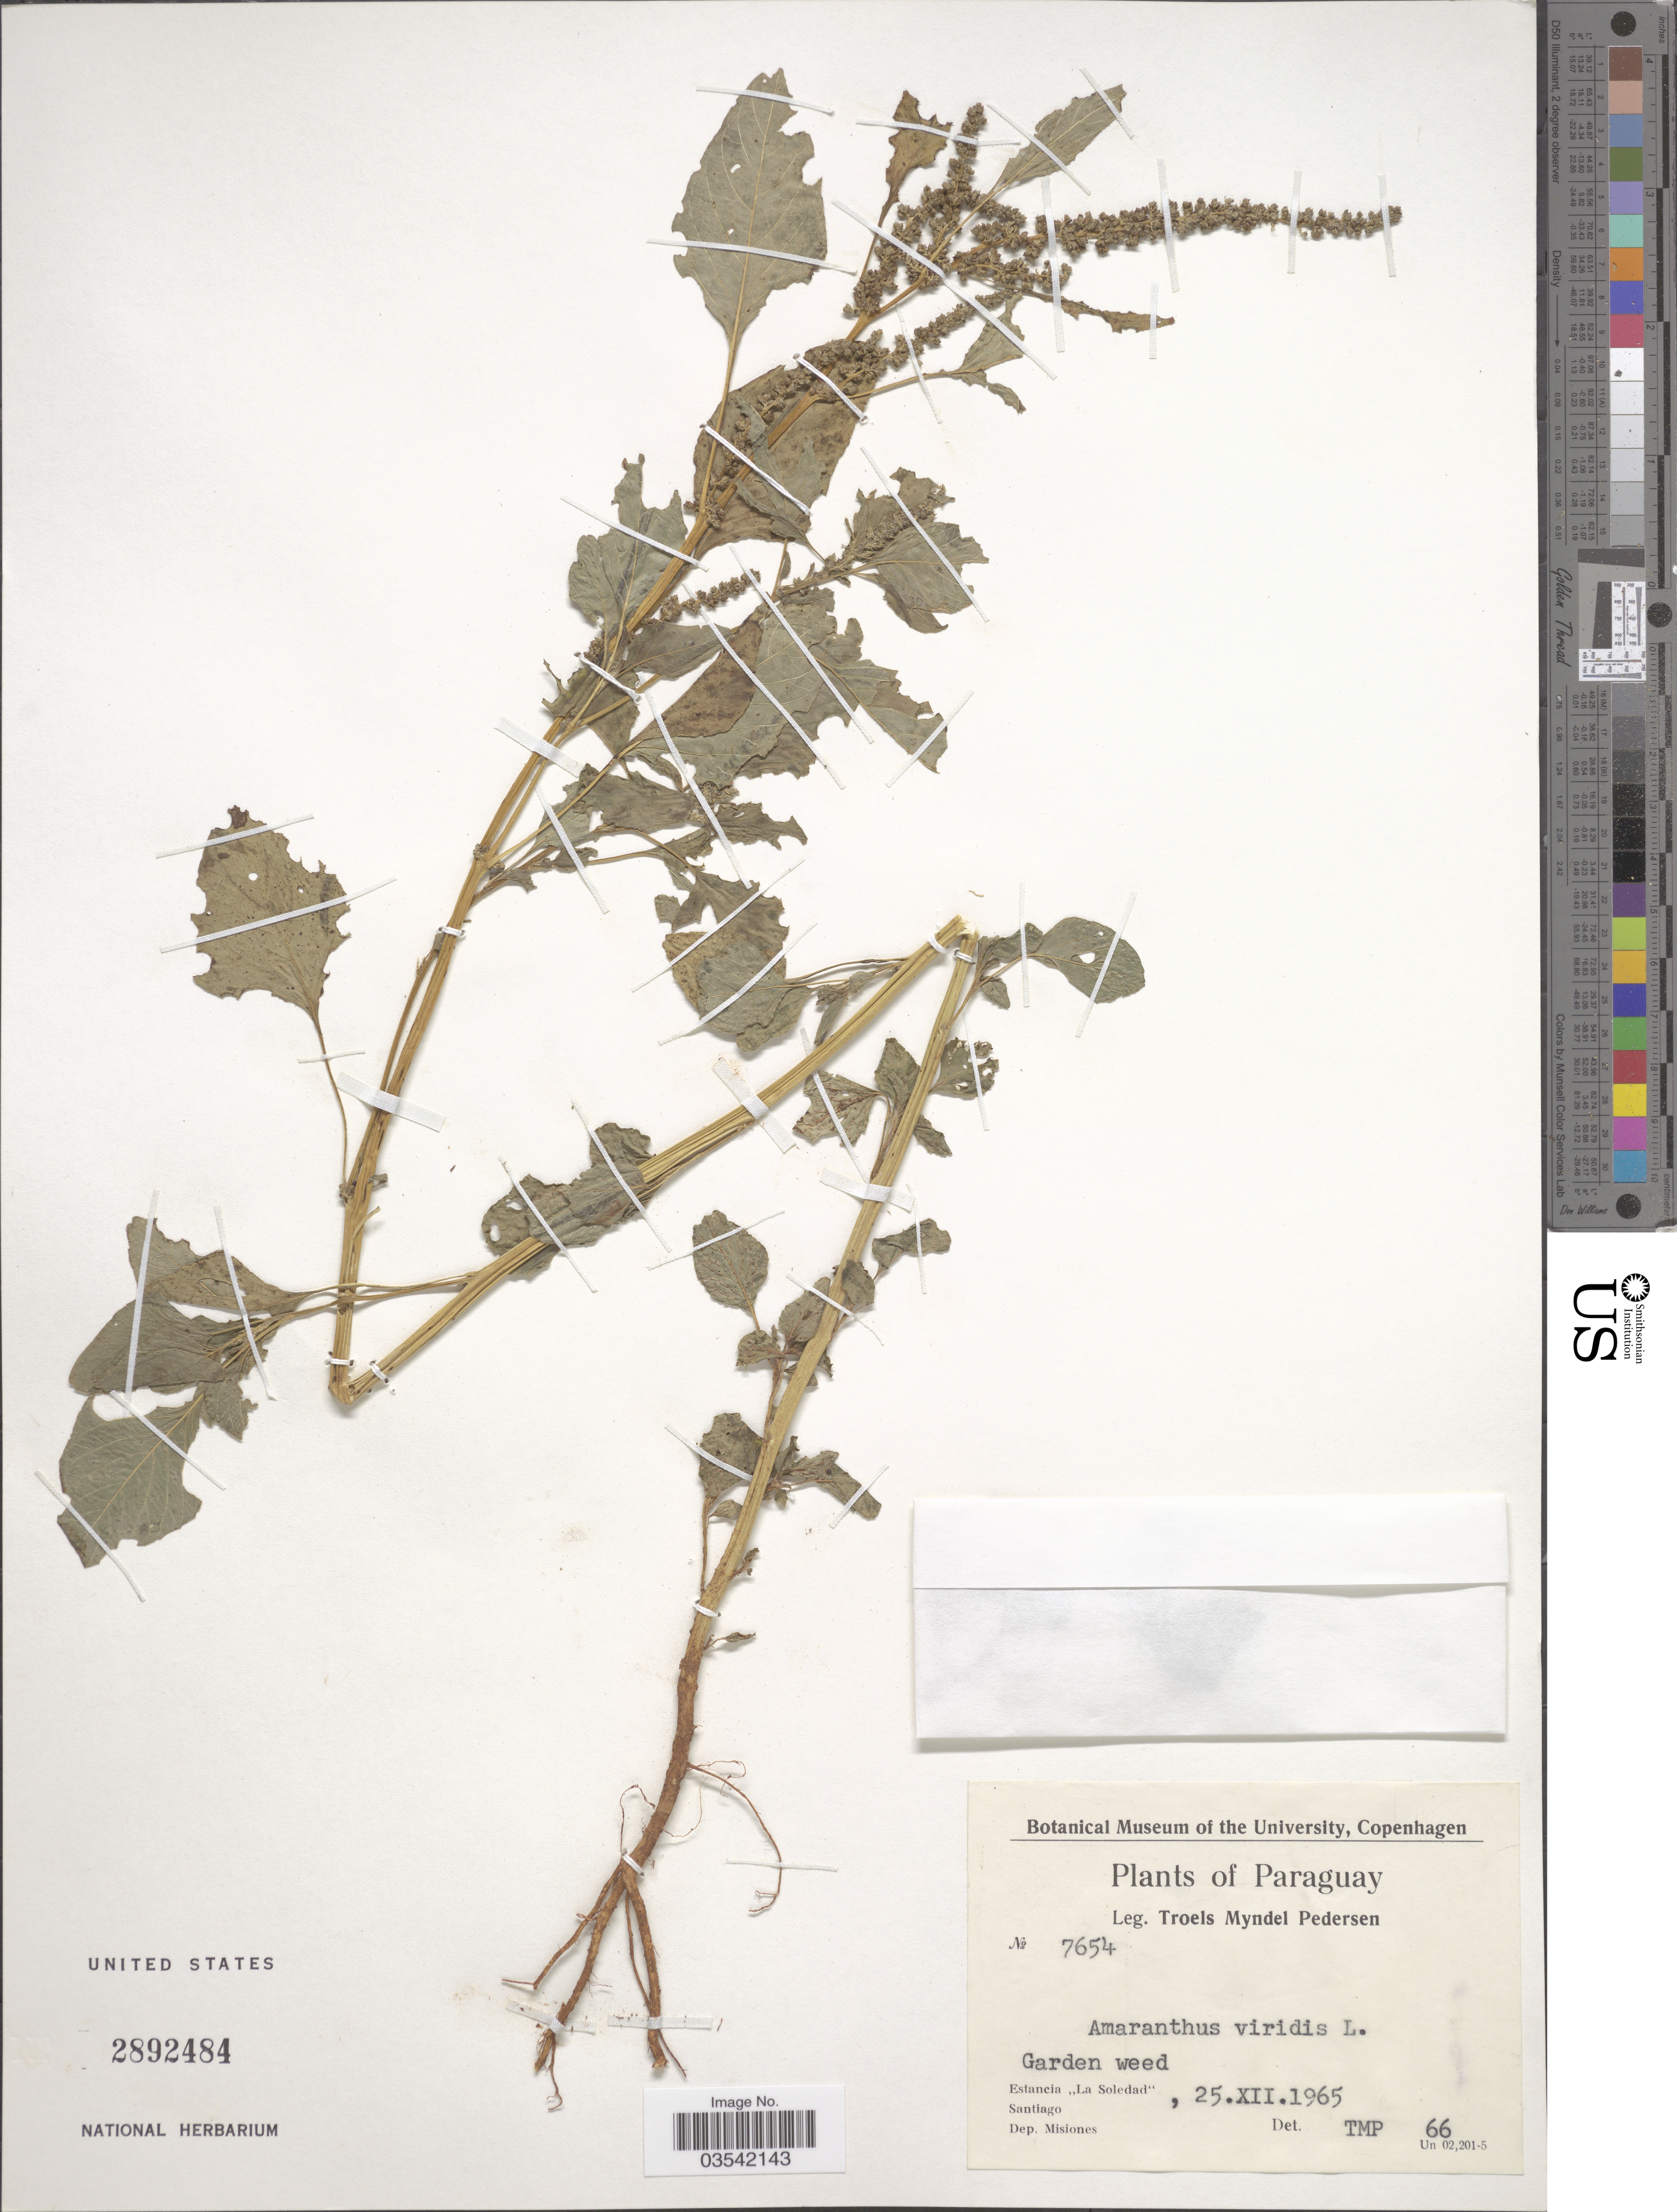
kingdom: Plantae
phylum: Tracheophyta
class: Magnoliopsida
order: Caryophyllales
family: Amaranthaceae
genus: Amaranthus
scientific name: Amaranthus viridis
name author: L.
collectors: T. Pederson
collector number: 7654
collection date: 1965-12-25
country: Paraguay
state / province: Misiones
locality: Estancia "La Soledad" Santiago.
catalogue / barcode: US 2892484